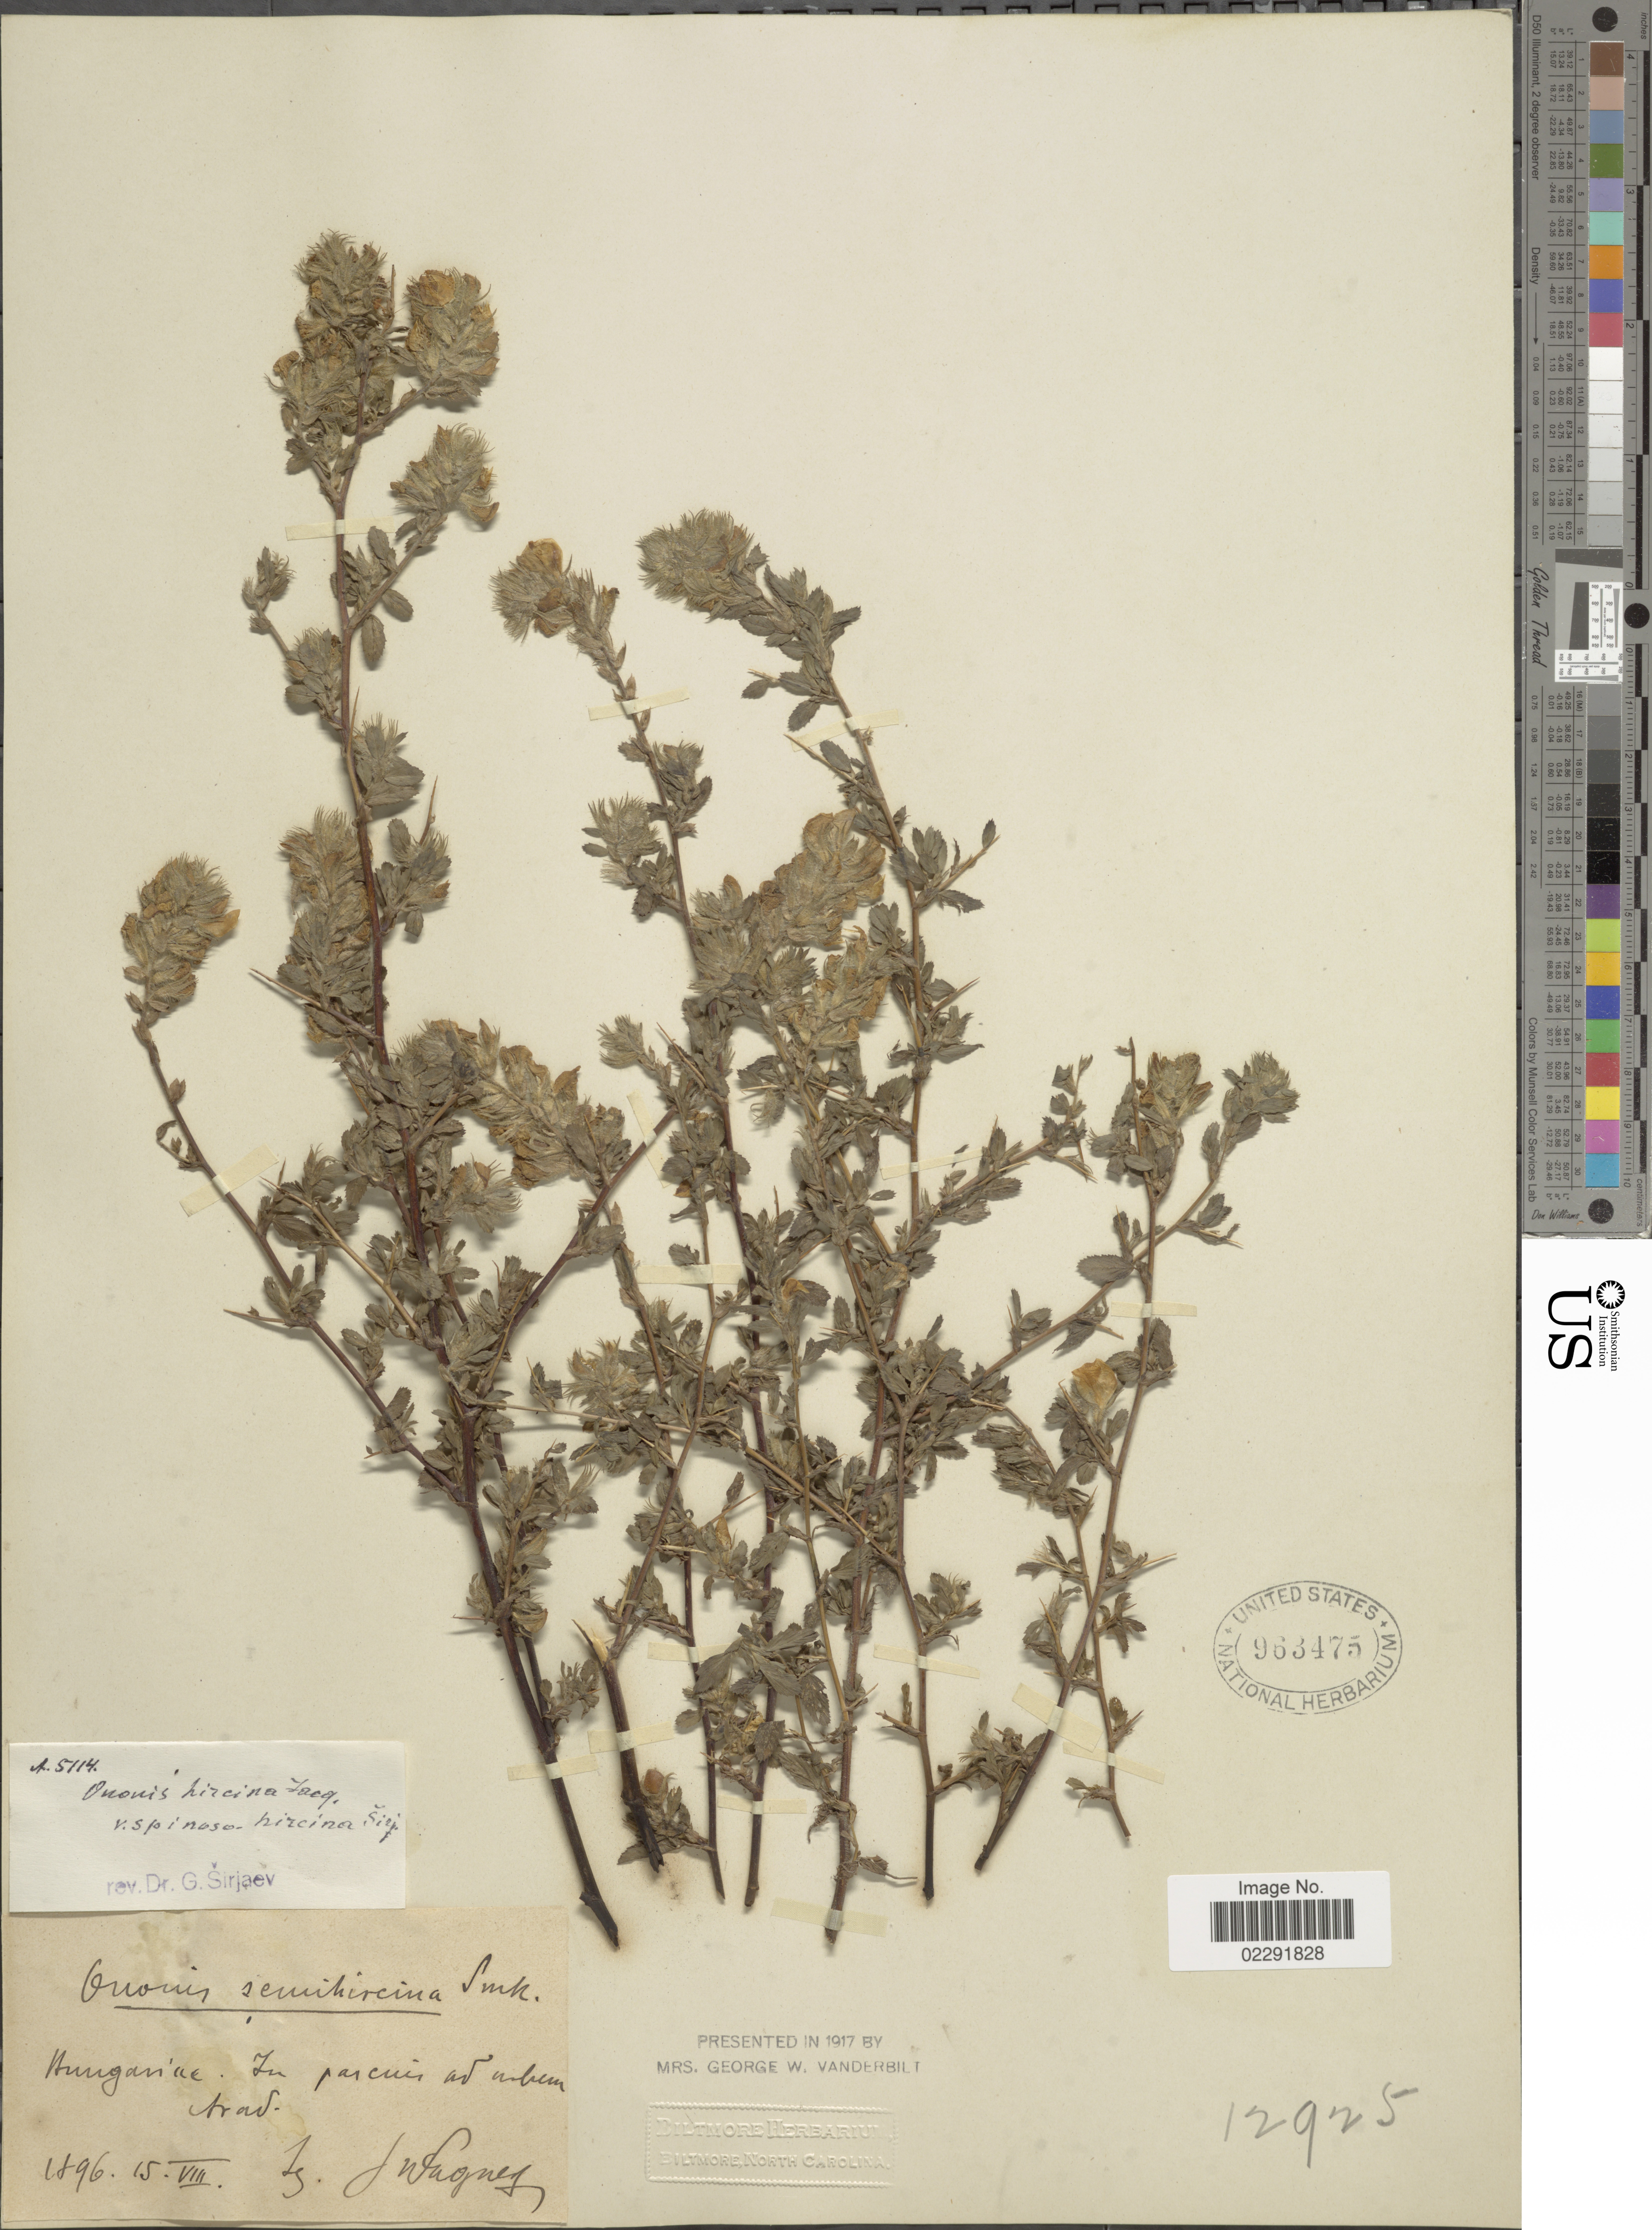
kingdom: Plantae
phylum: Tracheophyta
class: Magnoliopsida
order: Fabales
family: Fabaceae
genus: Ononis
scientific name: Ononis hircina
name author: Jacq.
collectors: J. Wagner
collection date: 1896-08-15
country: Hungary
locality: In pascuis ad urbem Arad., Hungariae.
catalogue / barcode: US 963475